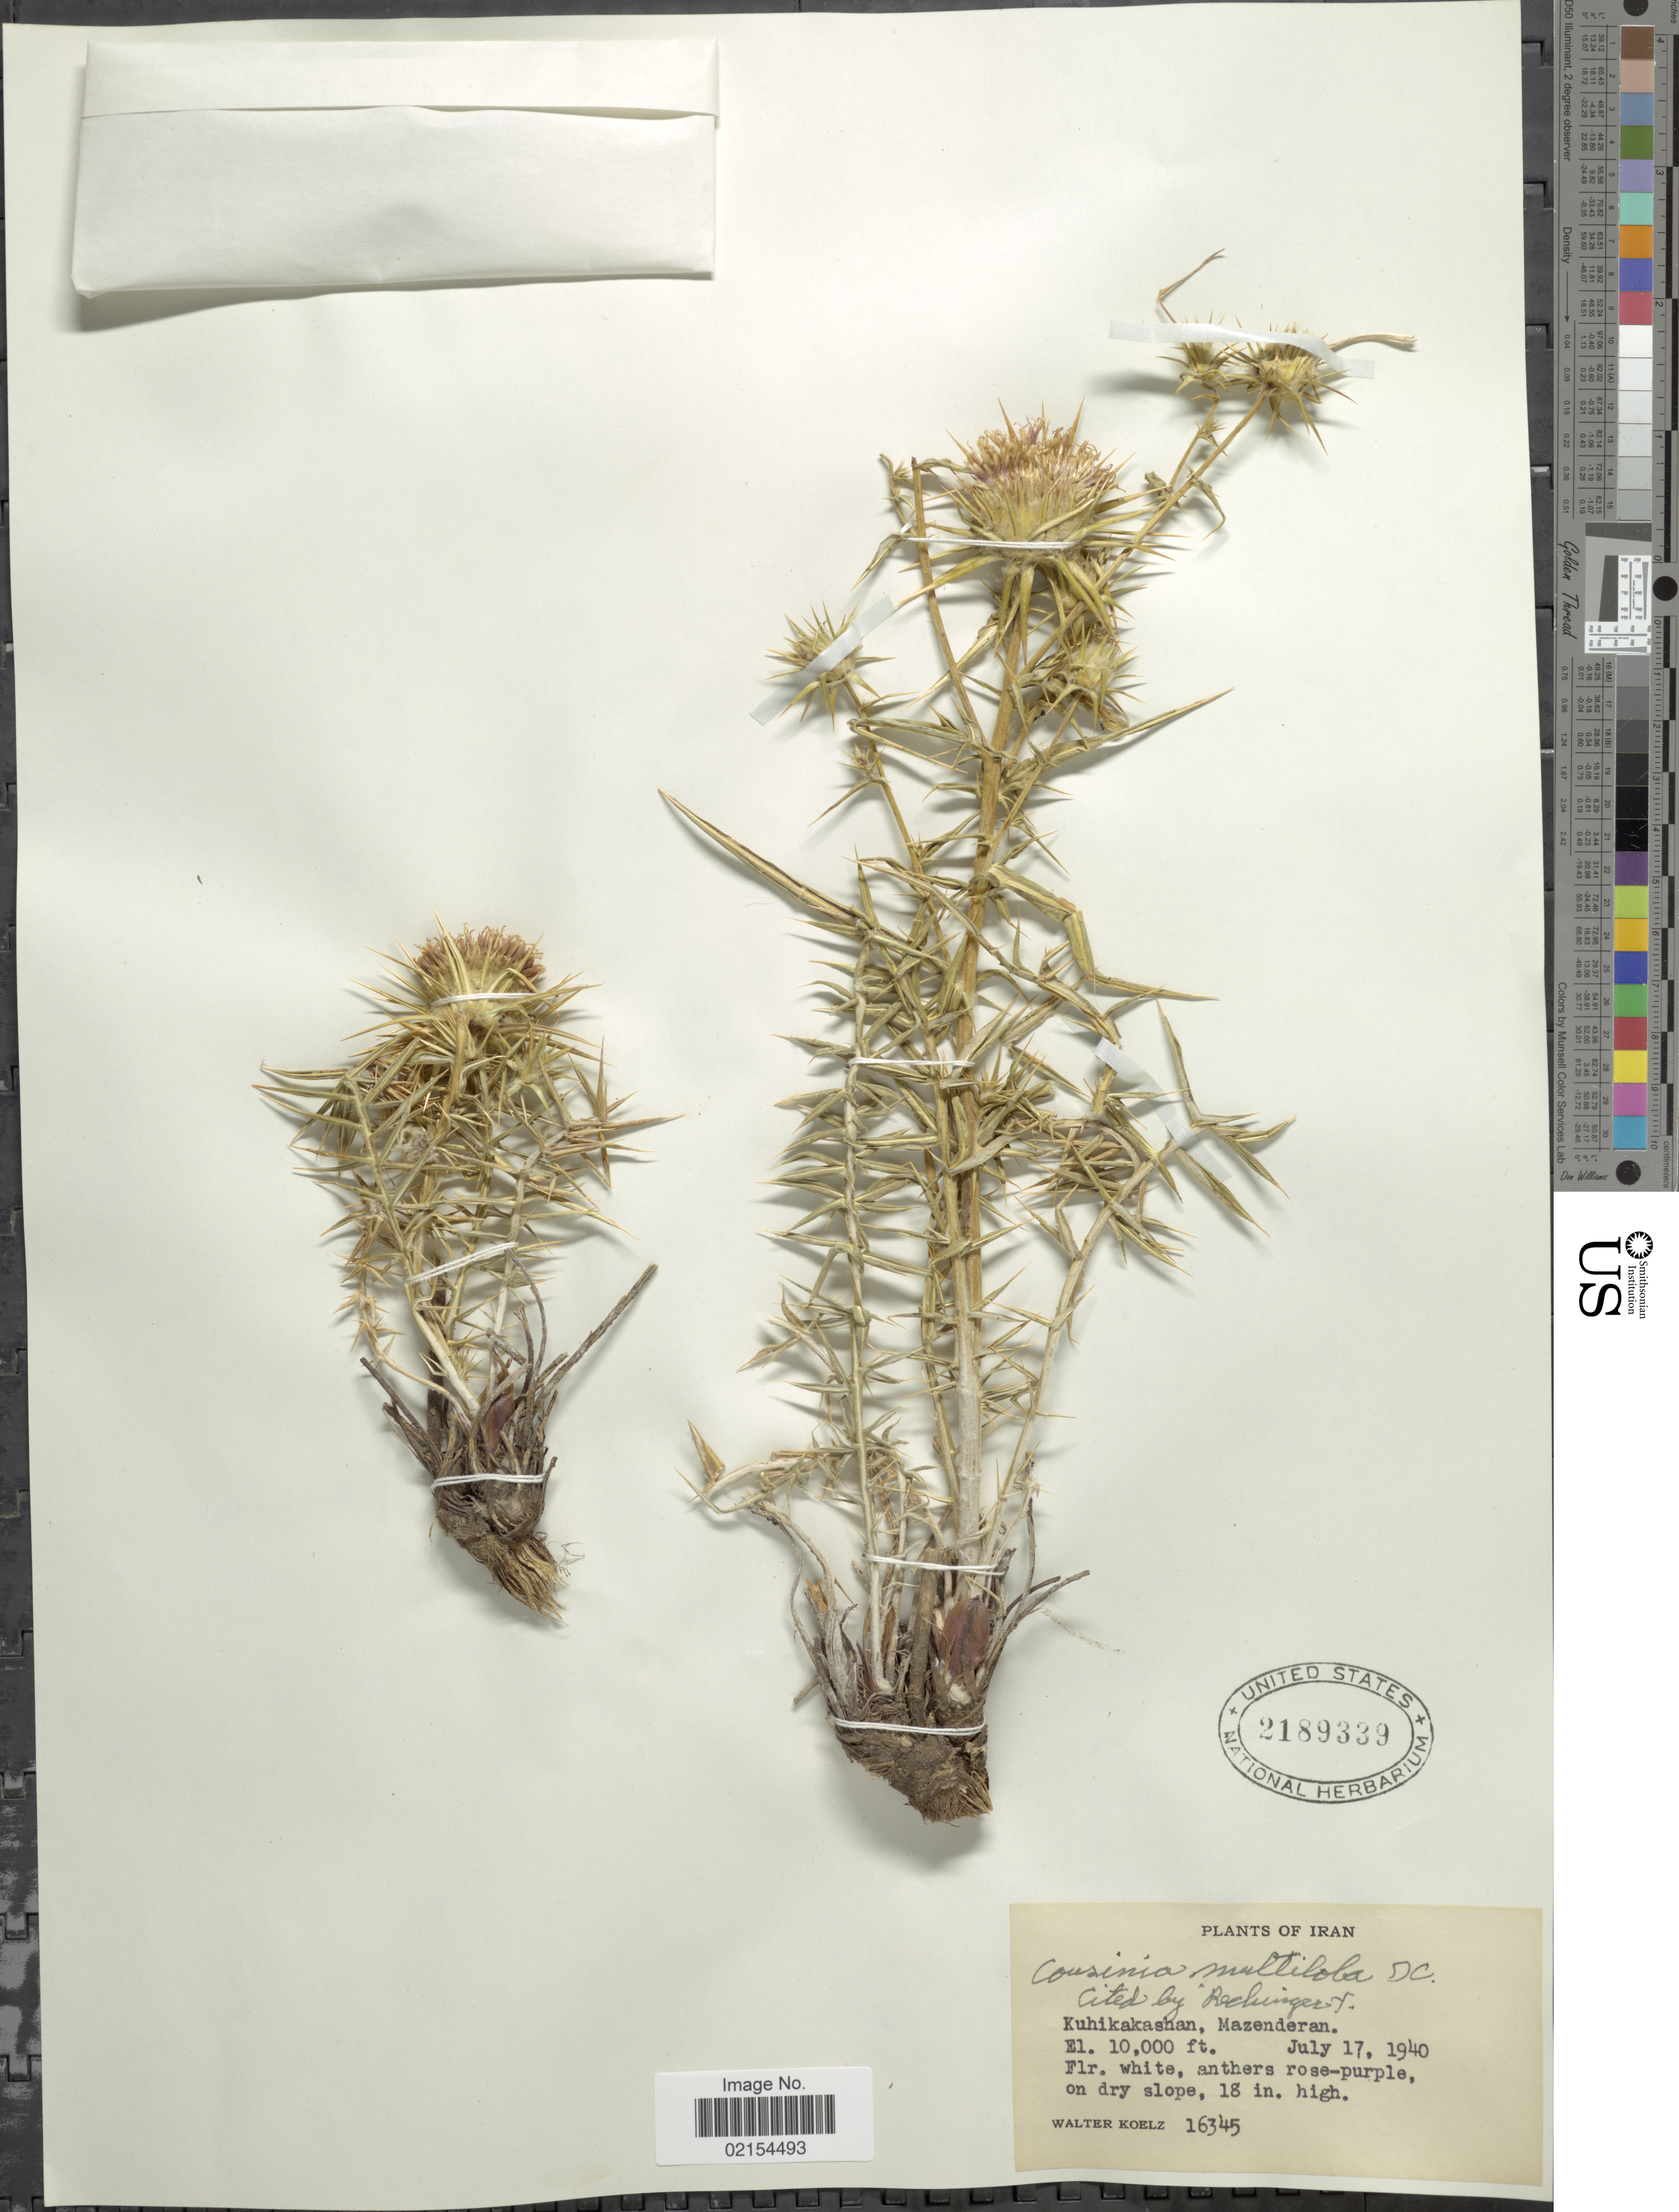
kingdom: Plantae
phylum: Tracheophyta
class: Magnoliopsida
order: Asterales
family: Asteraceae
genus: Cousinia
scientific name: Cousinia multiloba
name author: DC.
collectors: W. N. Koelz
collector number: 16345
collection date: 1940-07-17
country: Iran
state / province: Mazandaran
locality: Kuhikakashan, Mazenderan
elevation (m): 3048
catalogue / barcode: US 2189339